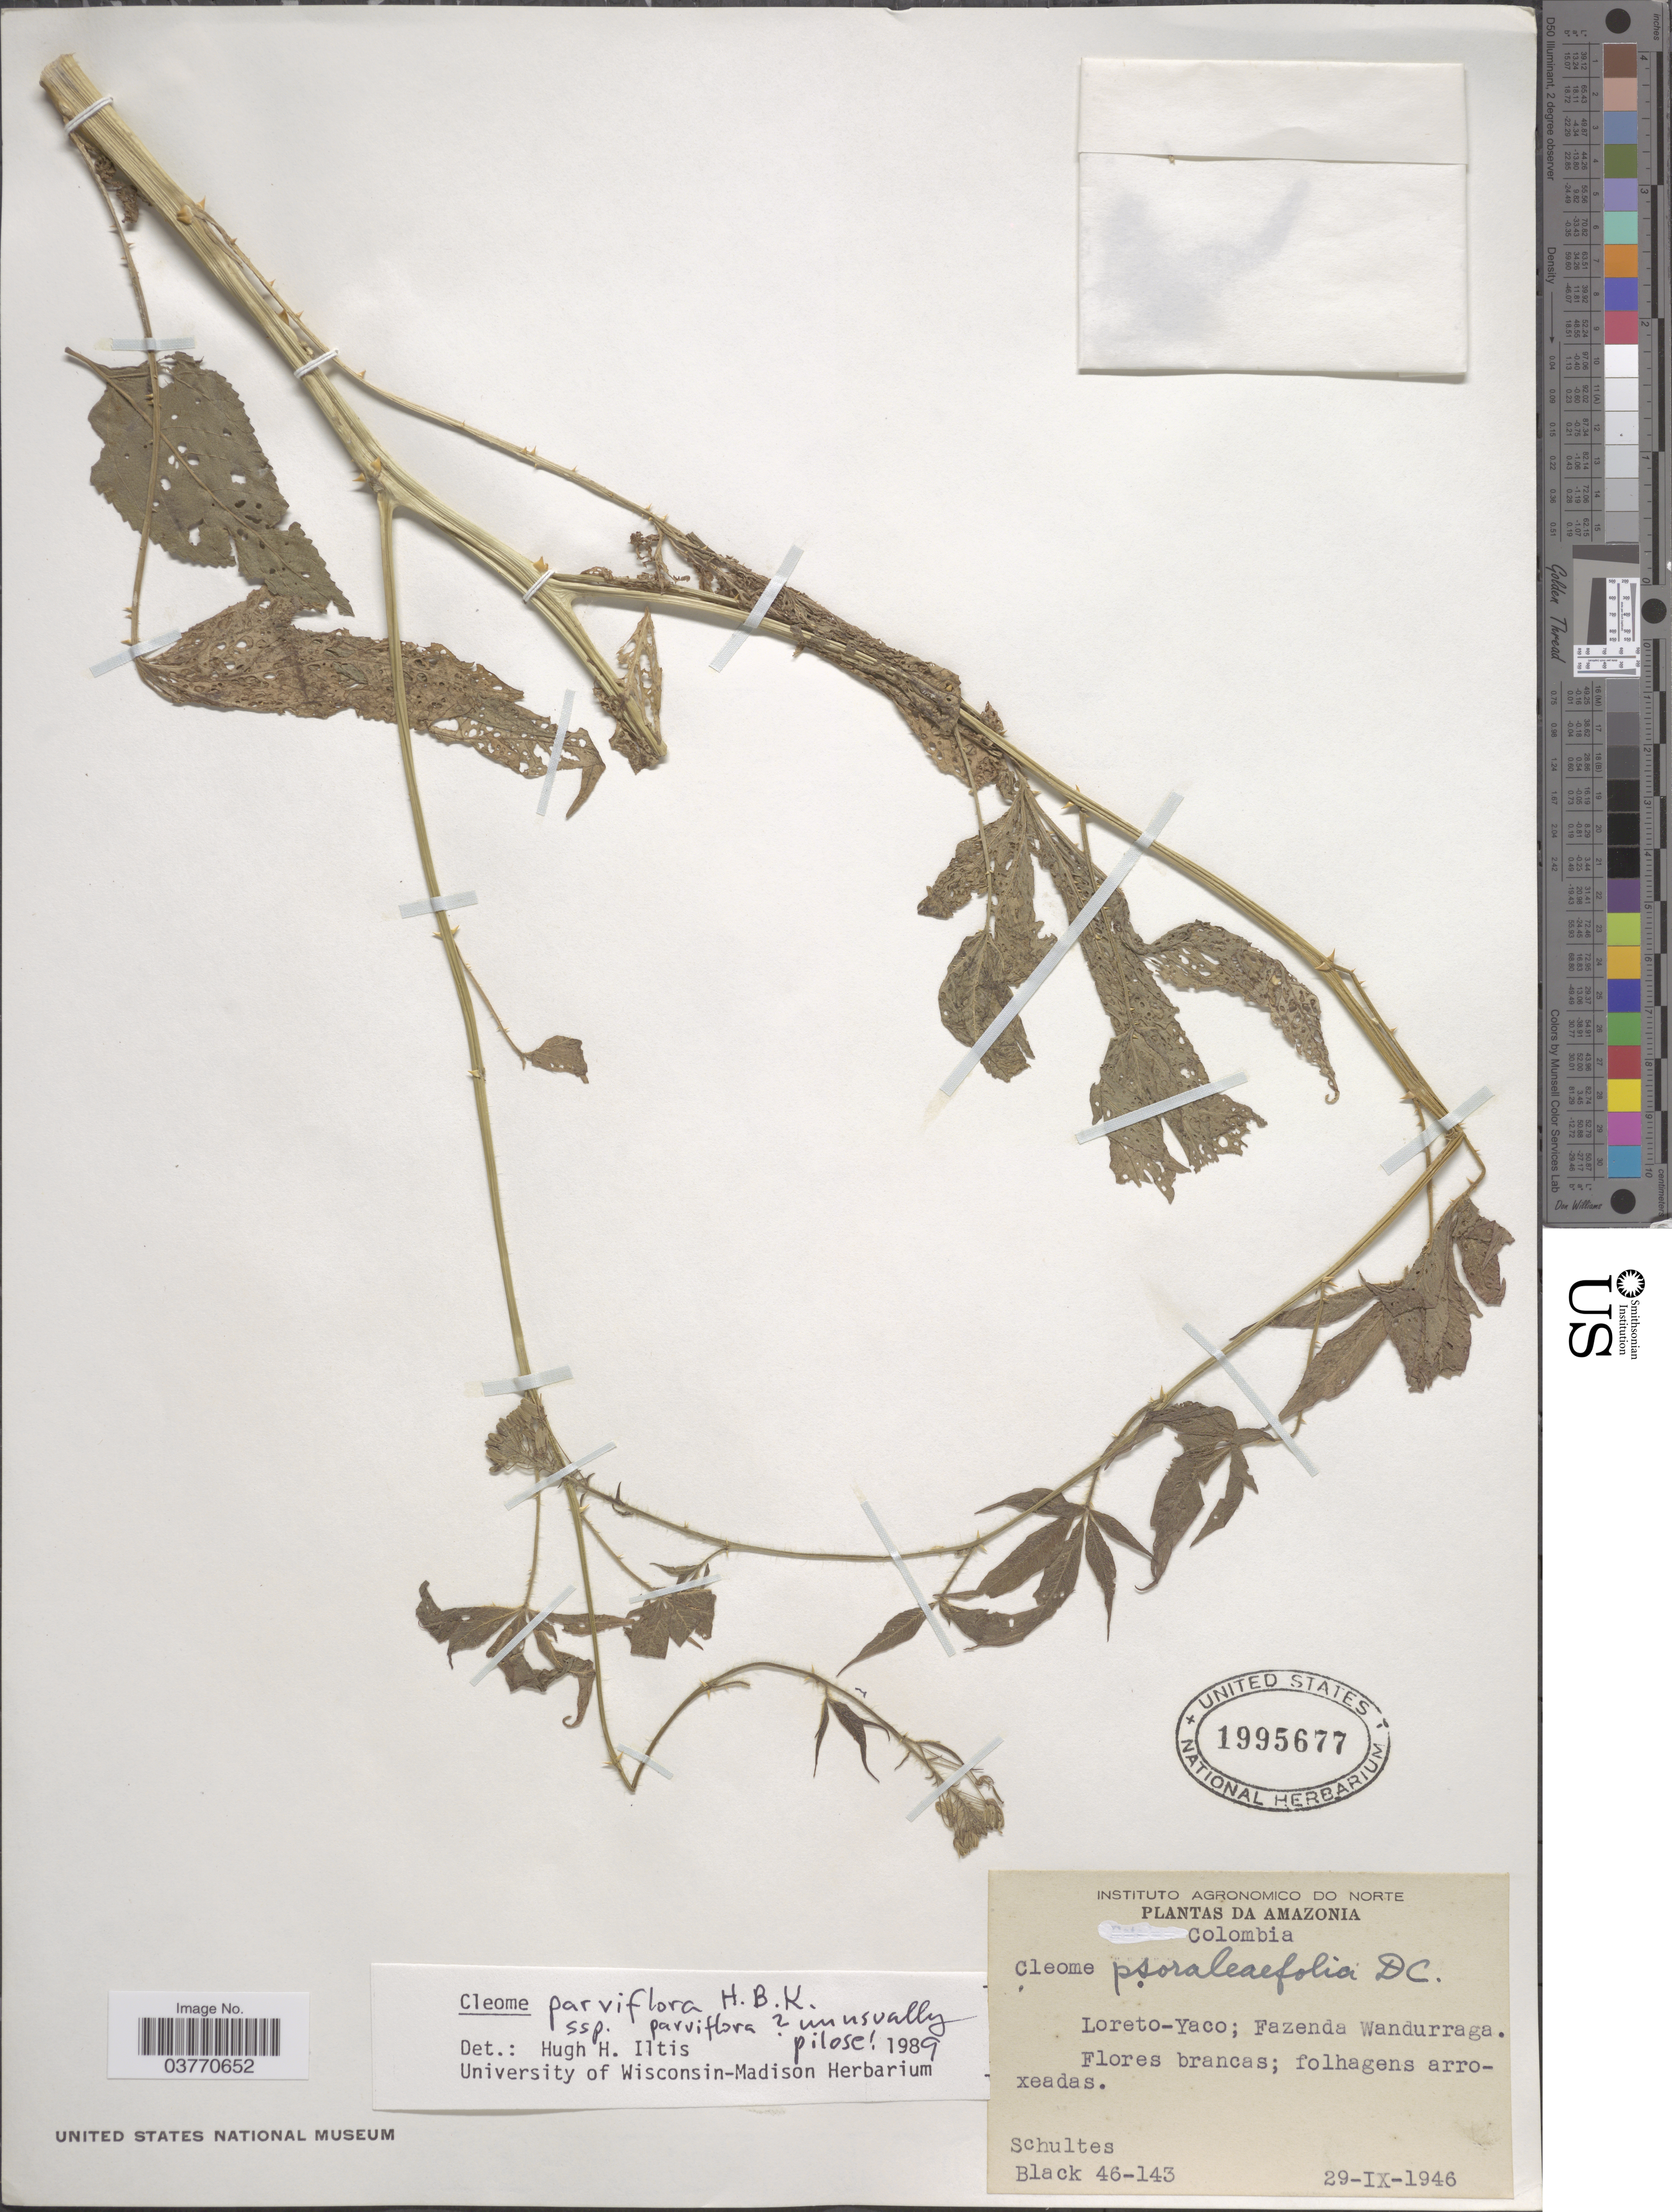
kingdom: Plantae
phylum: Tracheophyta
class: Magnoliopsida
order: Brassicales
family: Cleomaceae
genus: Tarenaya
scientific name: Tarenaya parviflora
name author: (Kunth) Iltis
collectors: -- Schultes & -- Black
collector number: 46-143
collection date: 1946-09-29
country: Peru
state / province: Loreto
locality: Amazonia. Loreto-Yaco; Fazenda Wandurraga.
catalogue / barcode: US 1995677